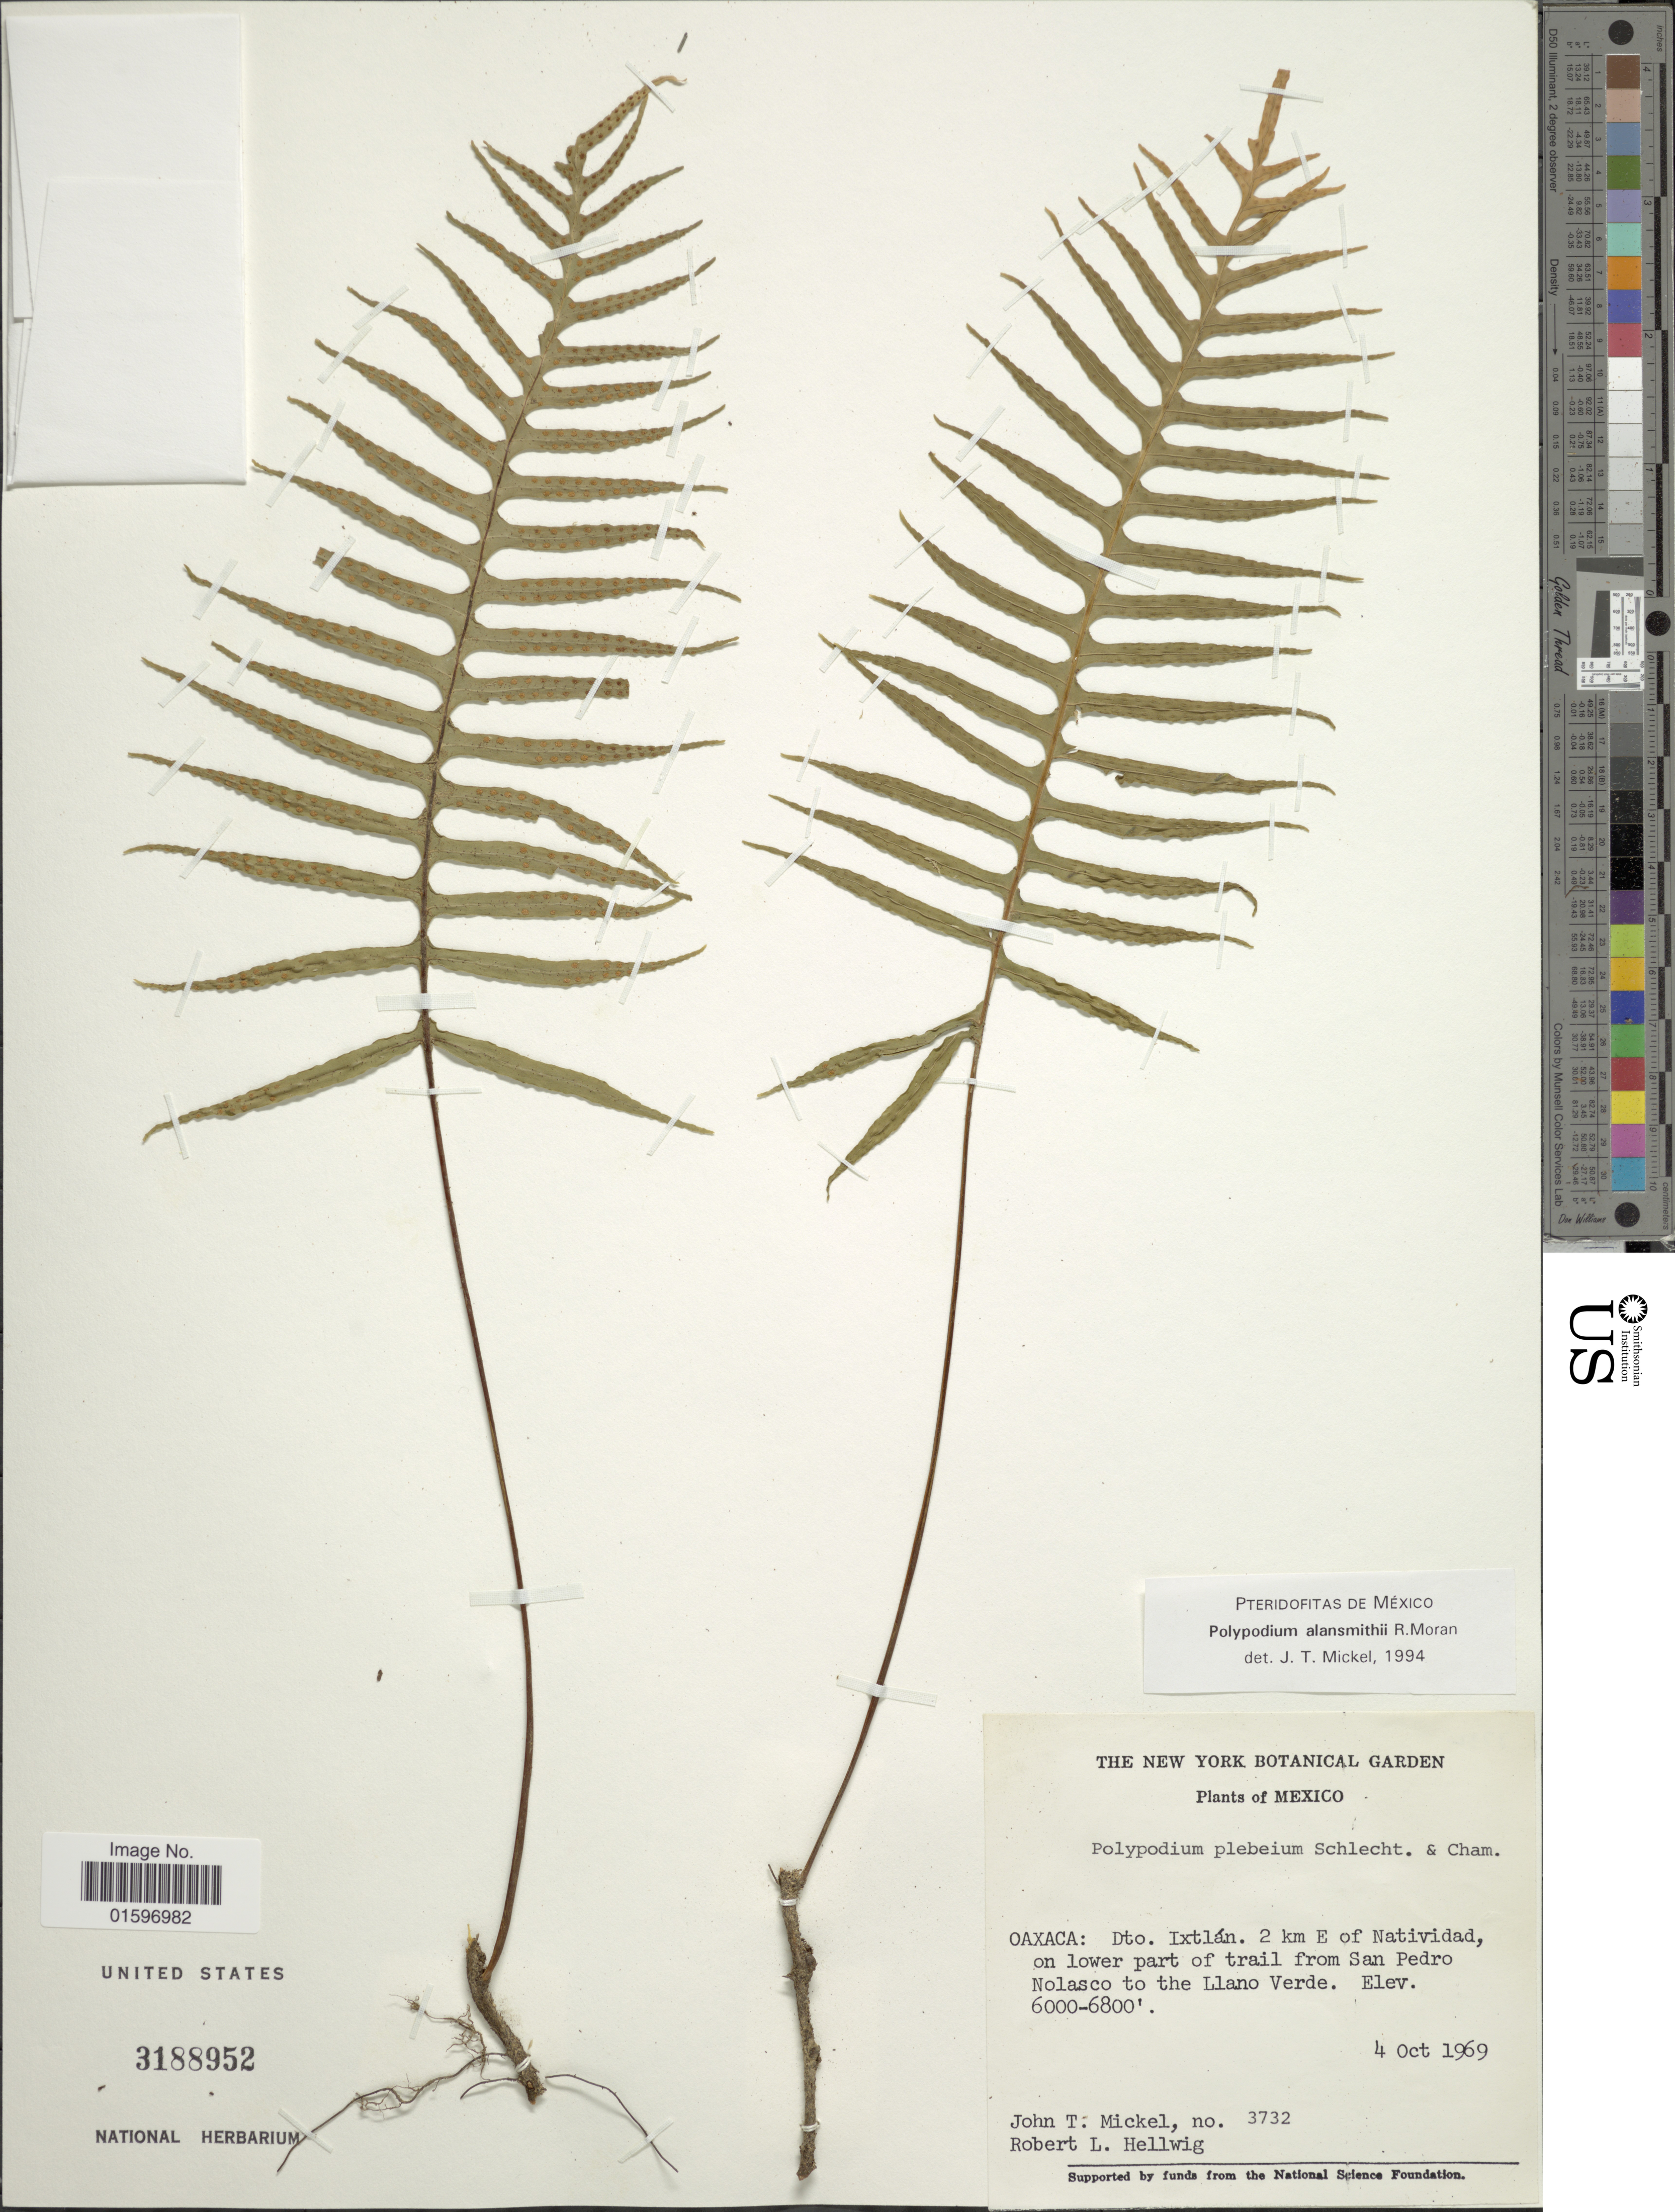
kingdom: Plantae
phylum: Tracheophyta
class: Polypodiopsida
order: Polypodiales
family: Polypodiaceae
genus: Pleopeltis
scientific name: Pleopeltis alansmithii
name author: (R.C. Moran)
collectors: J. T. Mickel & R. Hellwig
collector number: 3732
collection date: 1969-10-04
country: Mexico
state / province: Oaxaca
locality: Dto. Ixtlán. 2 km E of Natividad, on lower part of trail from San Pedro Nolasco to the Llano Verde.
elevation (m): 1829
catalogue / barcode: US 3188952